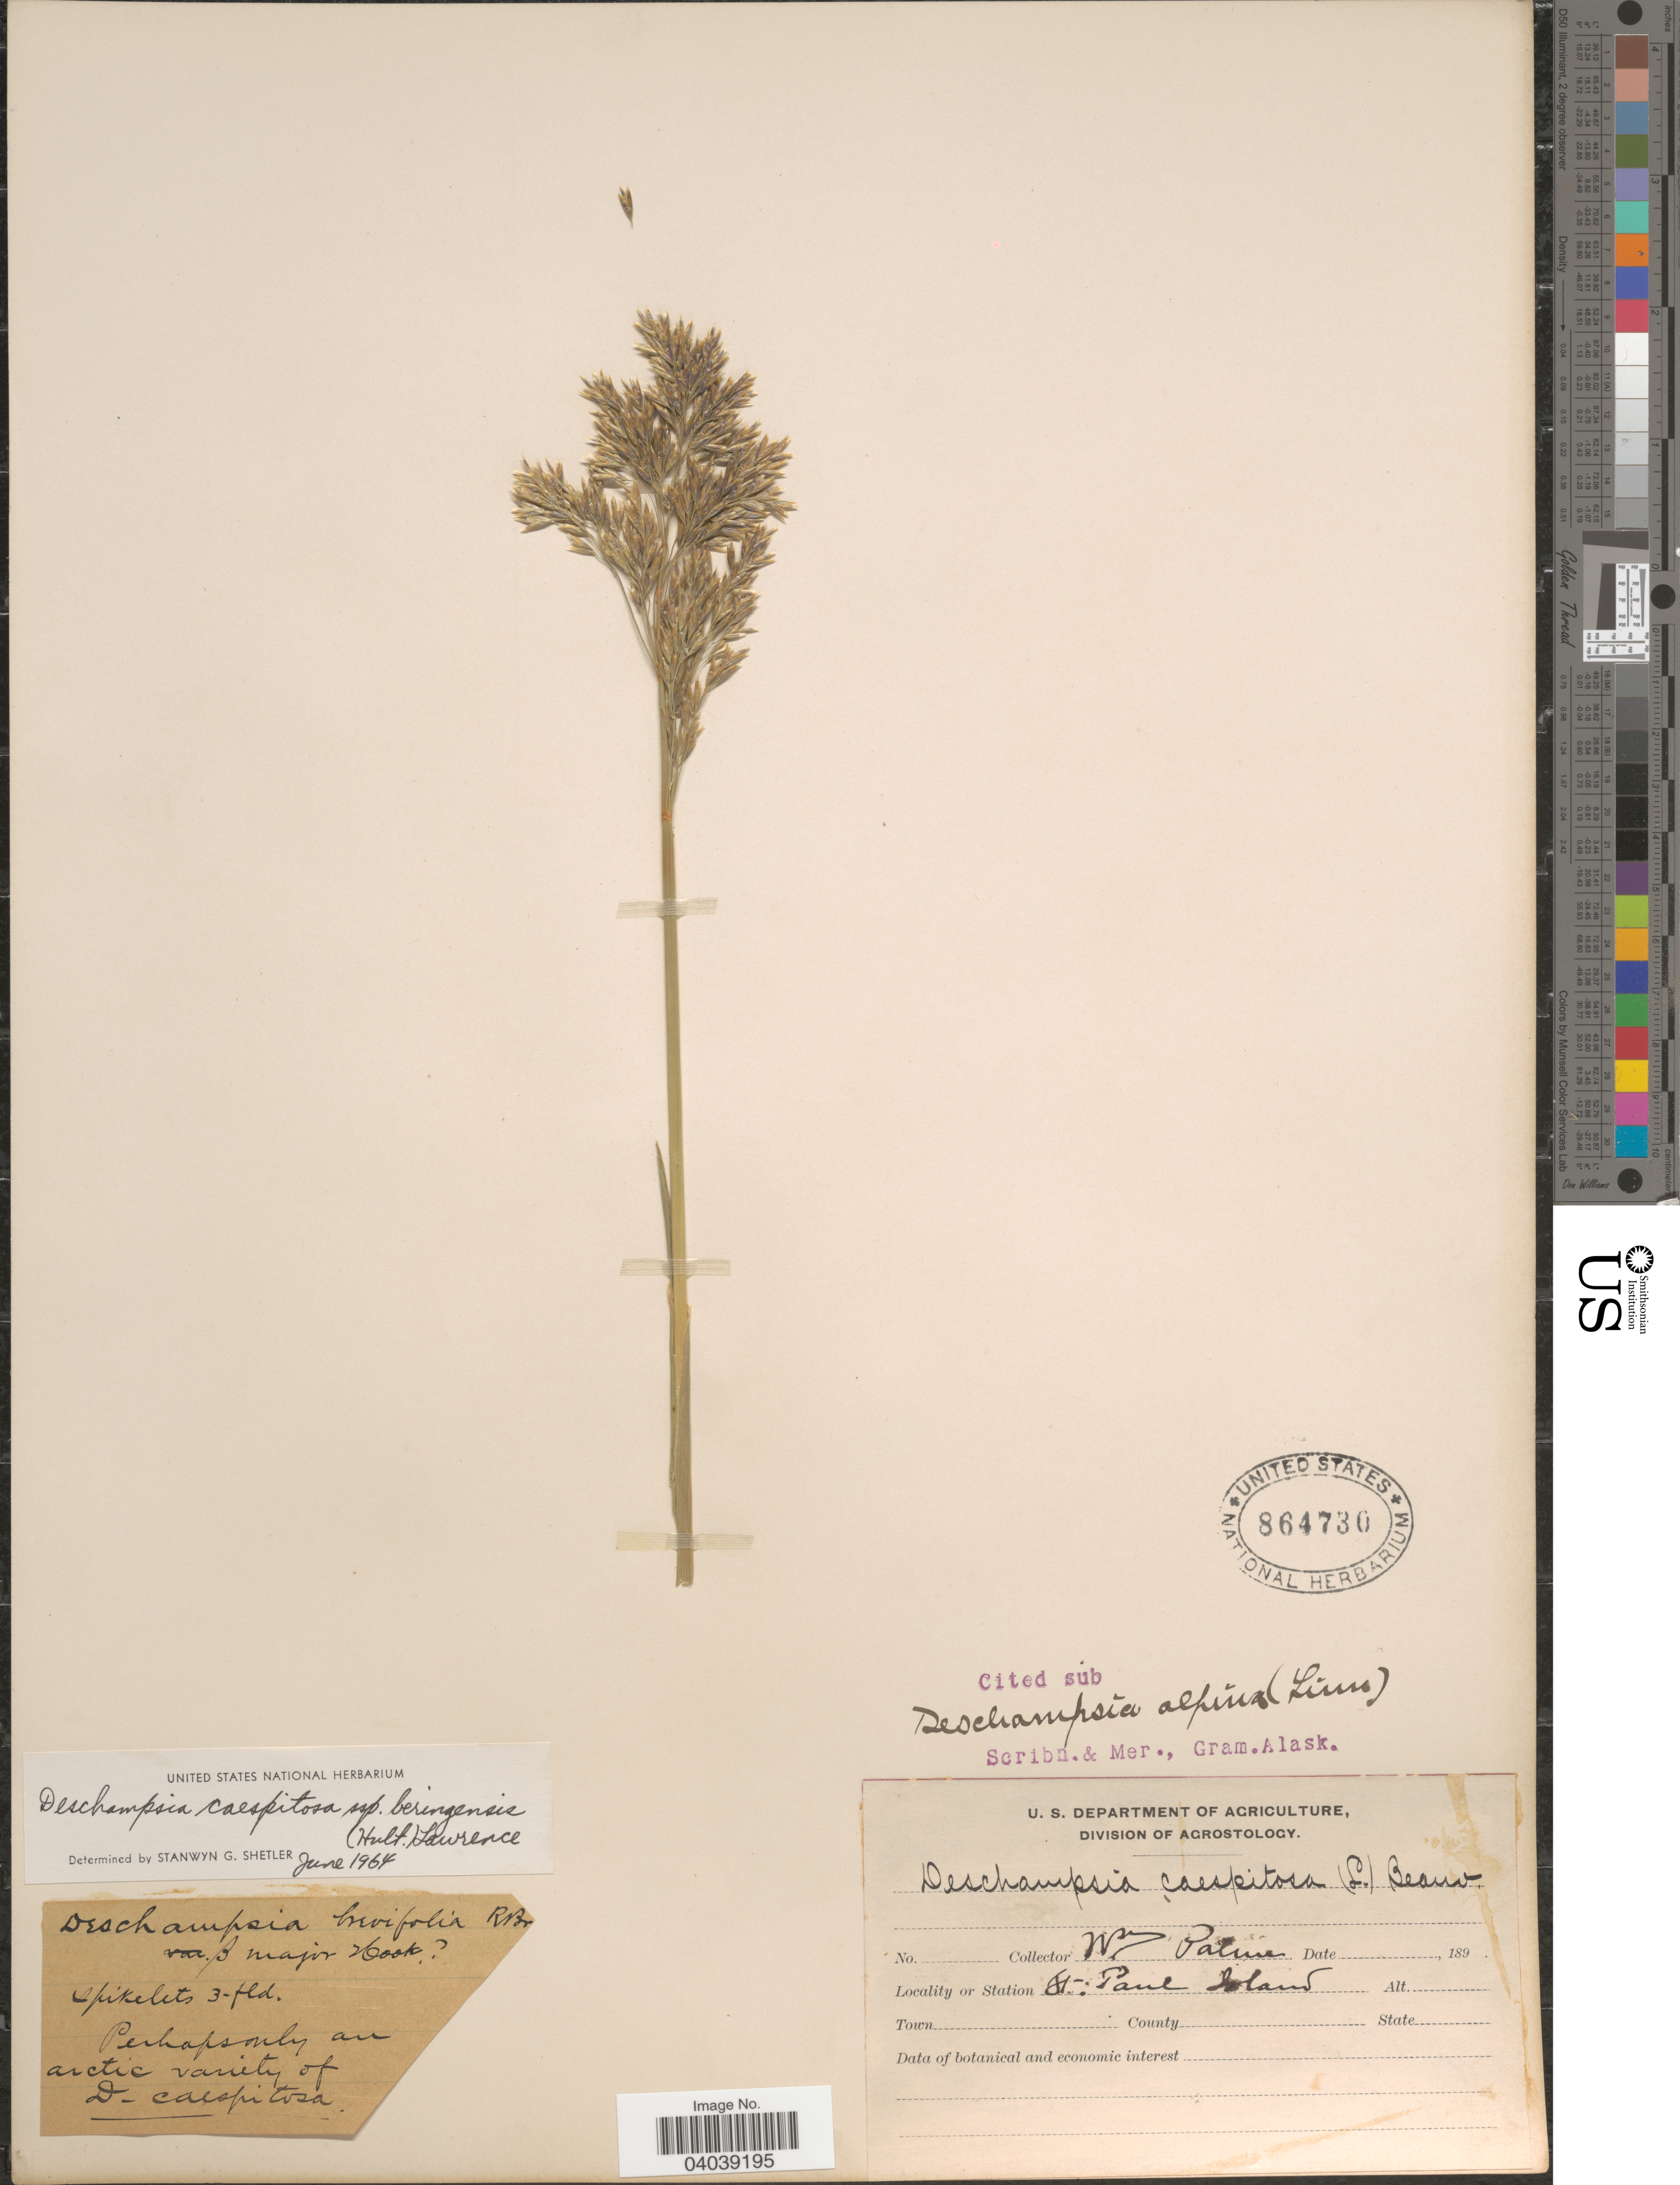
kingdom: Plantae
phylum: Tracheophyta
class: Liliopsida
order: Poales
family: Poaceae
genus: Deschampsia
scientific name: Deschampsia cespitosa subsp. beringensis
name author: (Hultén) Lawrence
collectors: W. Palmer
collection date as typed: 189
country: United States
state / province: Alaska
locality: St Paul Island.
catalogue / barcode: US 864730